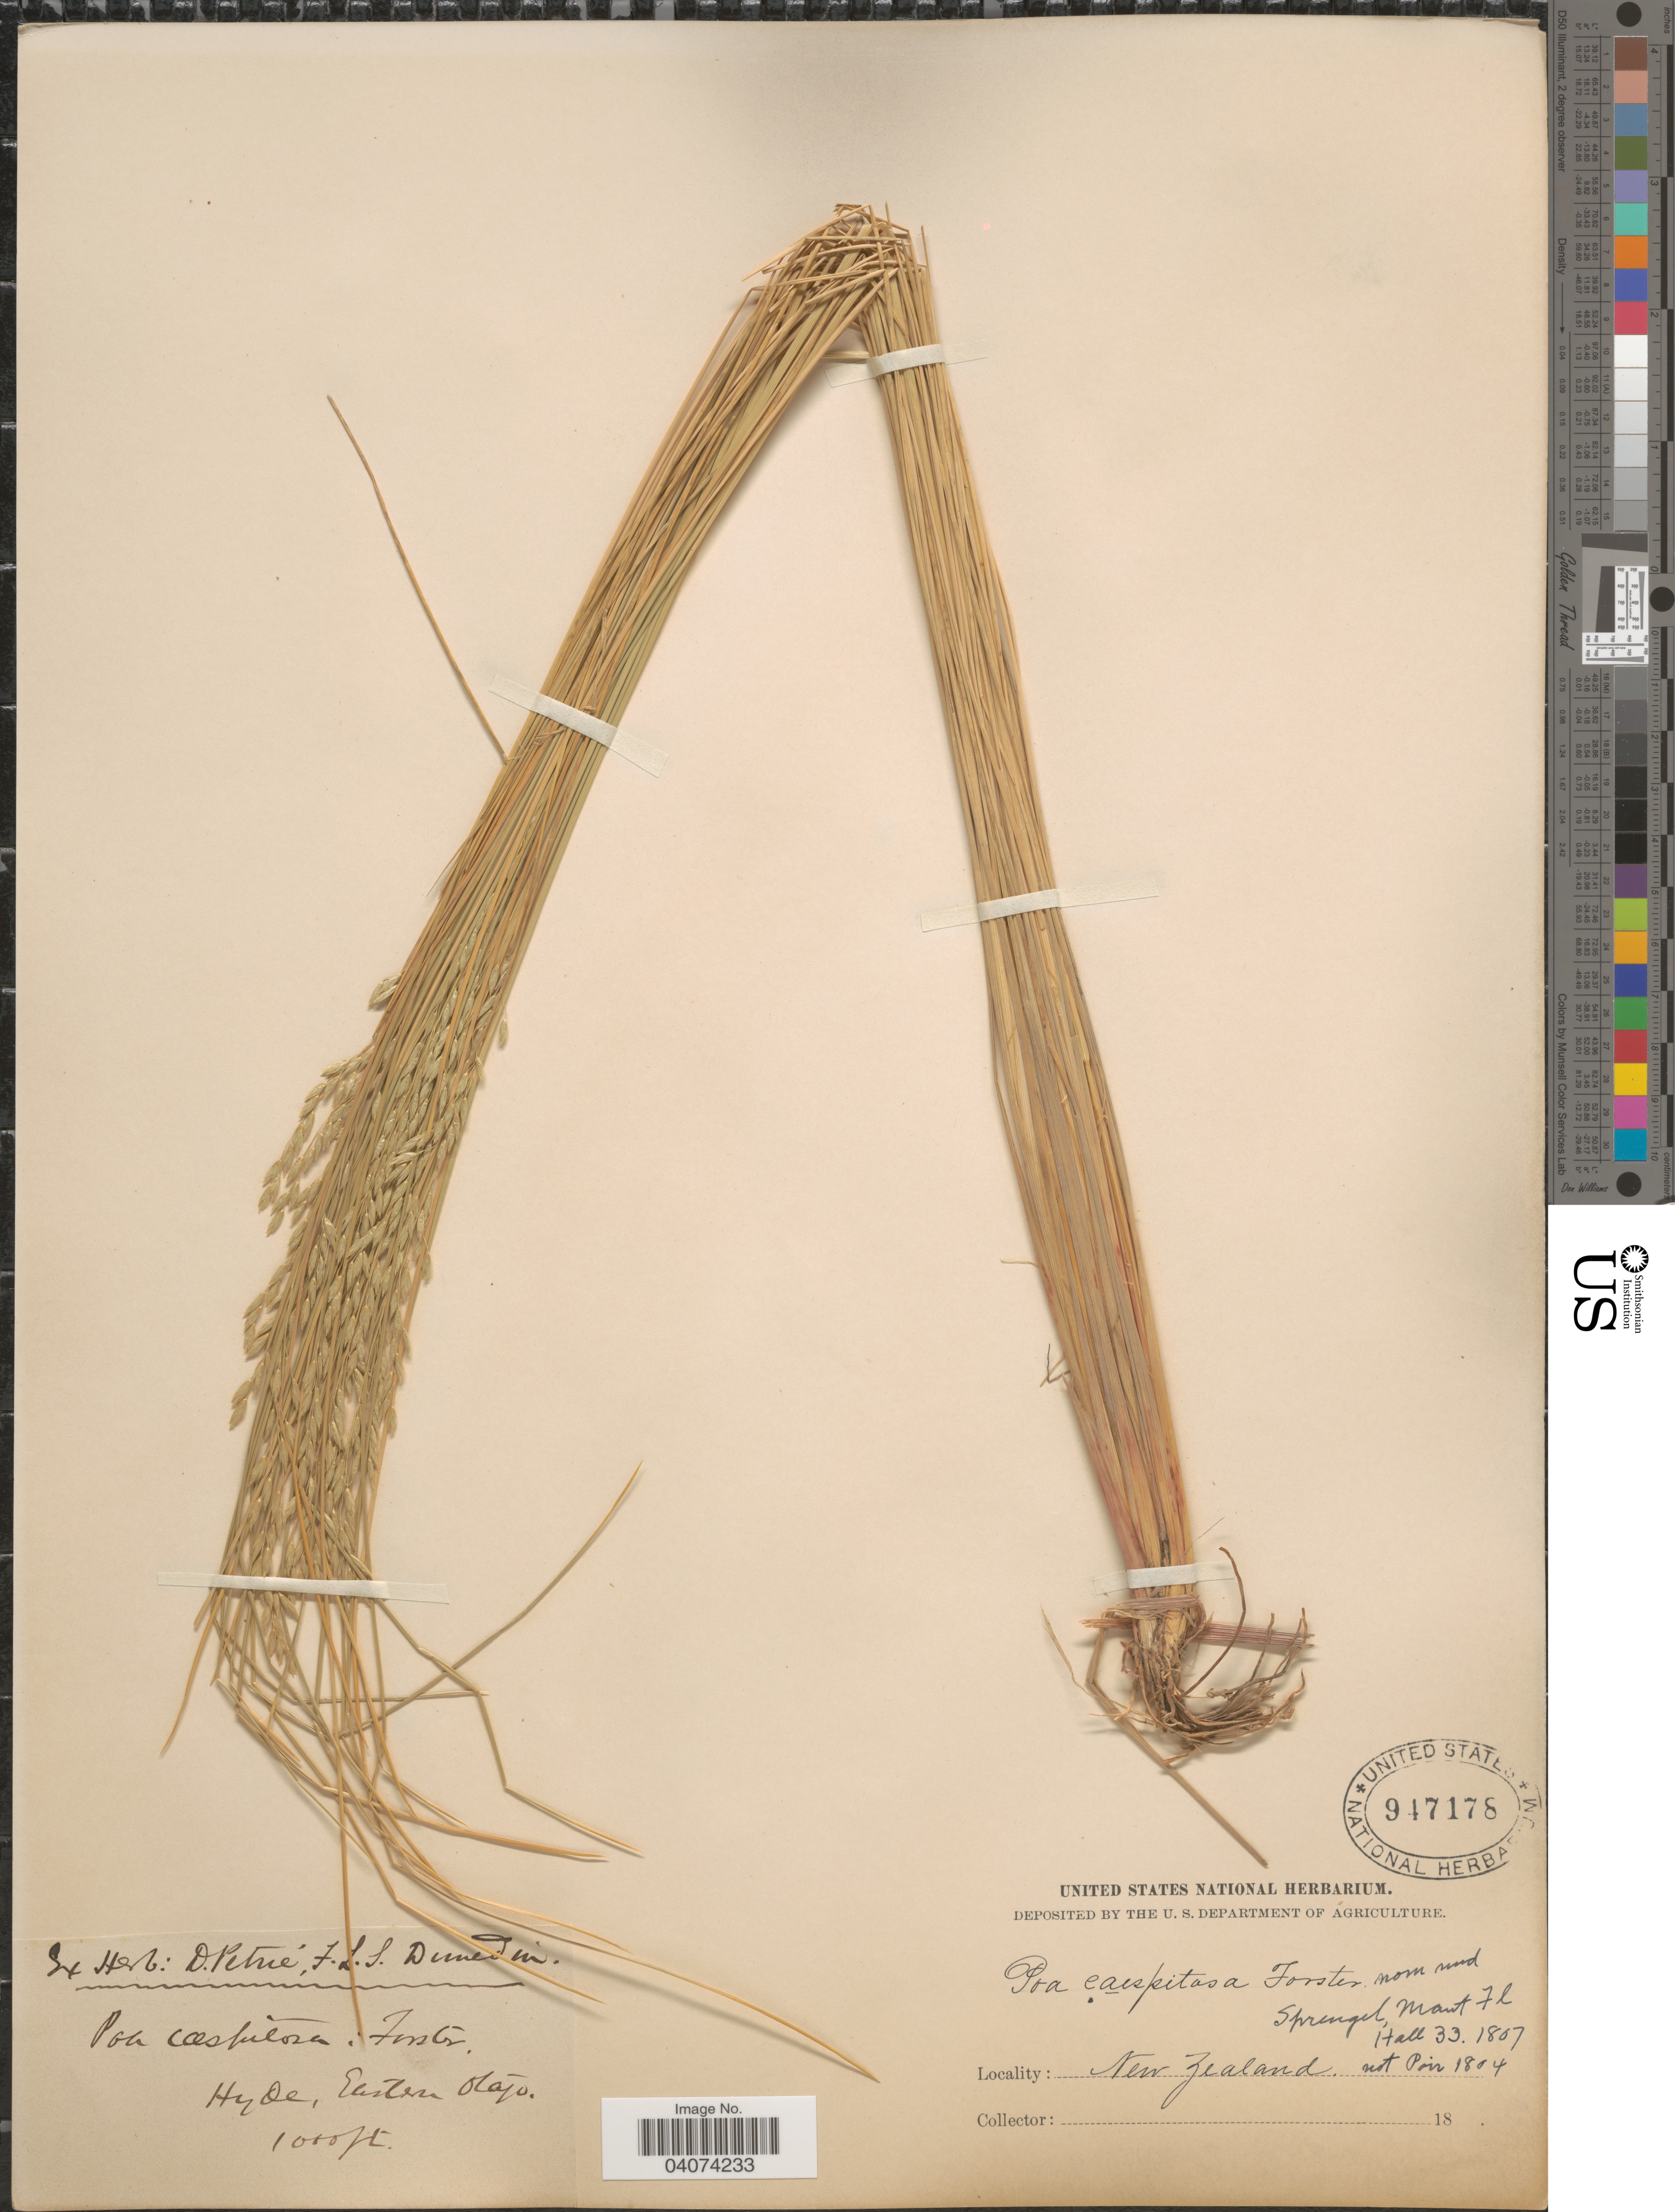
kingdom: Plantae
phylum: Tracheophyta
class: Liliopsida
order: Poales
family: Poaceae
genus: Poa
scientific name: Poa cita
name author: Edgar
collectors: Hyde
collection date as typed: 18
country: New Zealand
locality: Eastern Olajo.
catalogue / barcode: US 947178